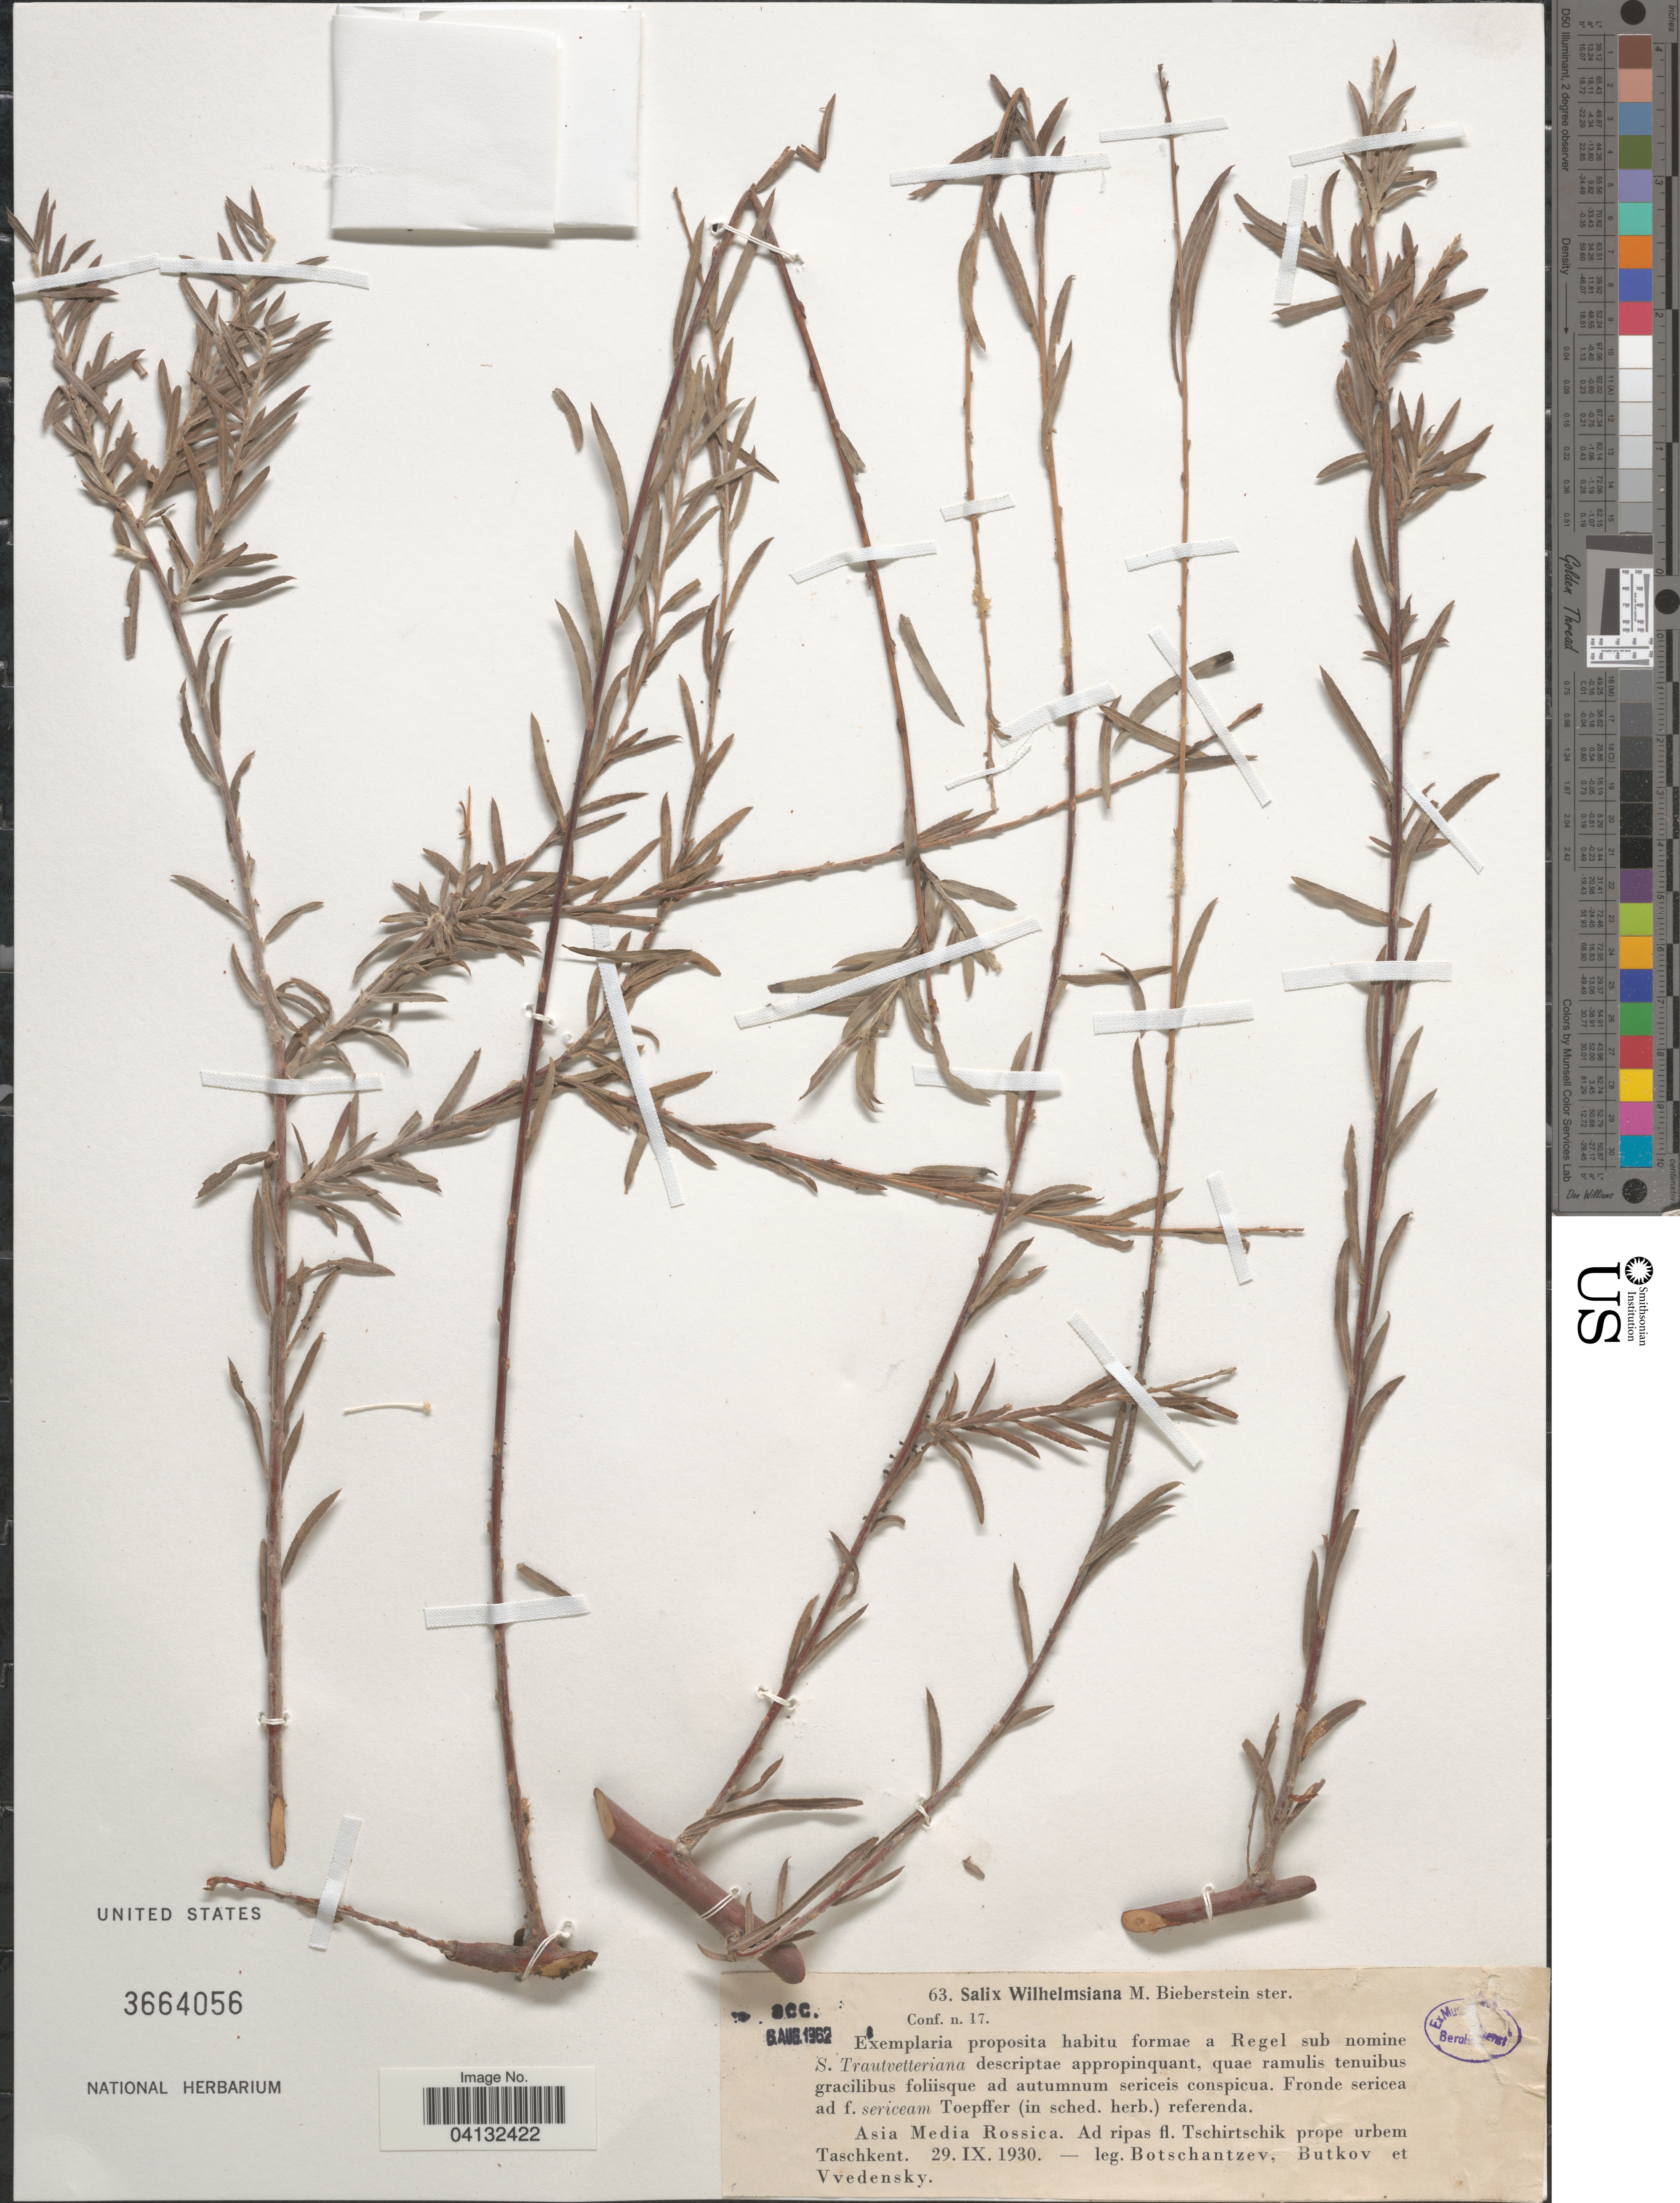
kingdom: Plantae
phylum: Tracheophyta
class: Magnoliopsida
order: Malpighiales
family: Salicaceae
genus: Salix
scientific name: Salix wilhelmsiana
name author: M. Bieb.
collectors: Botschantzev, Butkov & Vvedensky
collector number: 63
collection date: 1930-09-29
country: Uzbekistan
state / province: Toshkent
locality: Asia Media Rossica. Ad ripas fl. Tschirtschik prope urbem Taschkent.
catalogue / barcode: US 3664056